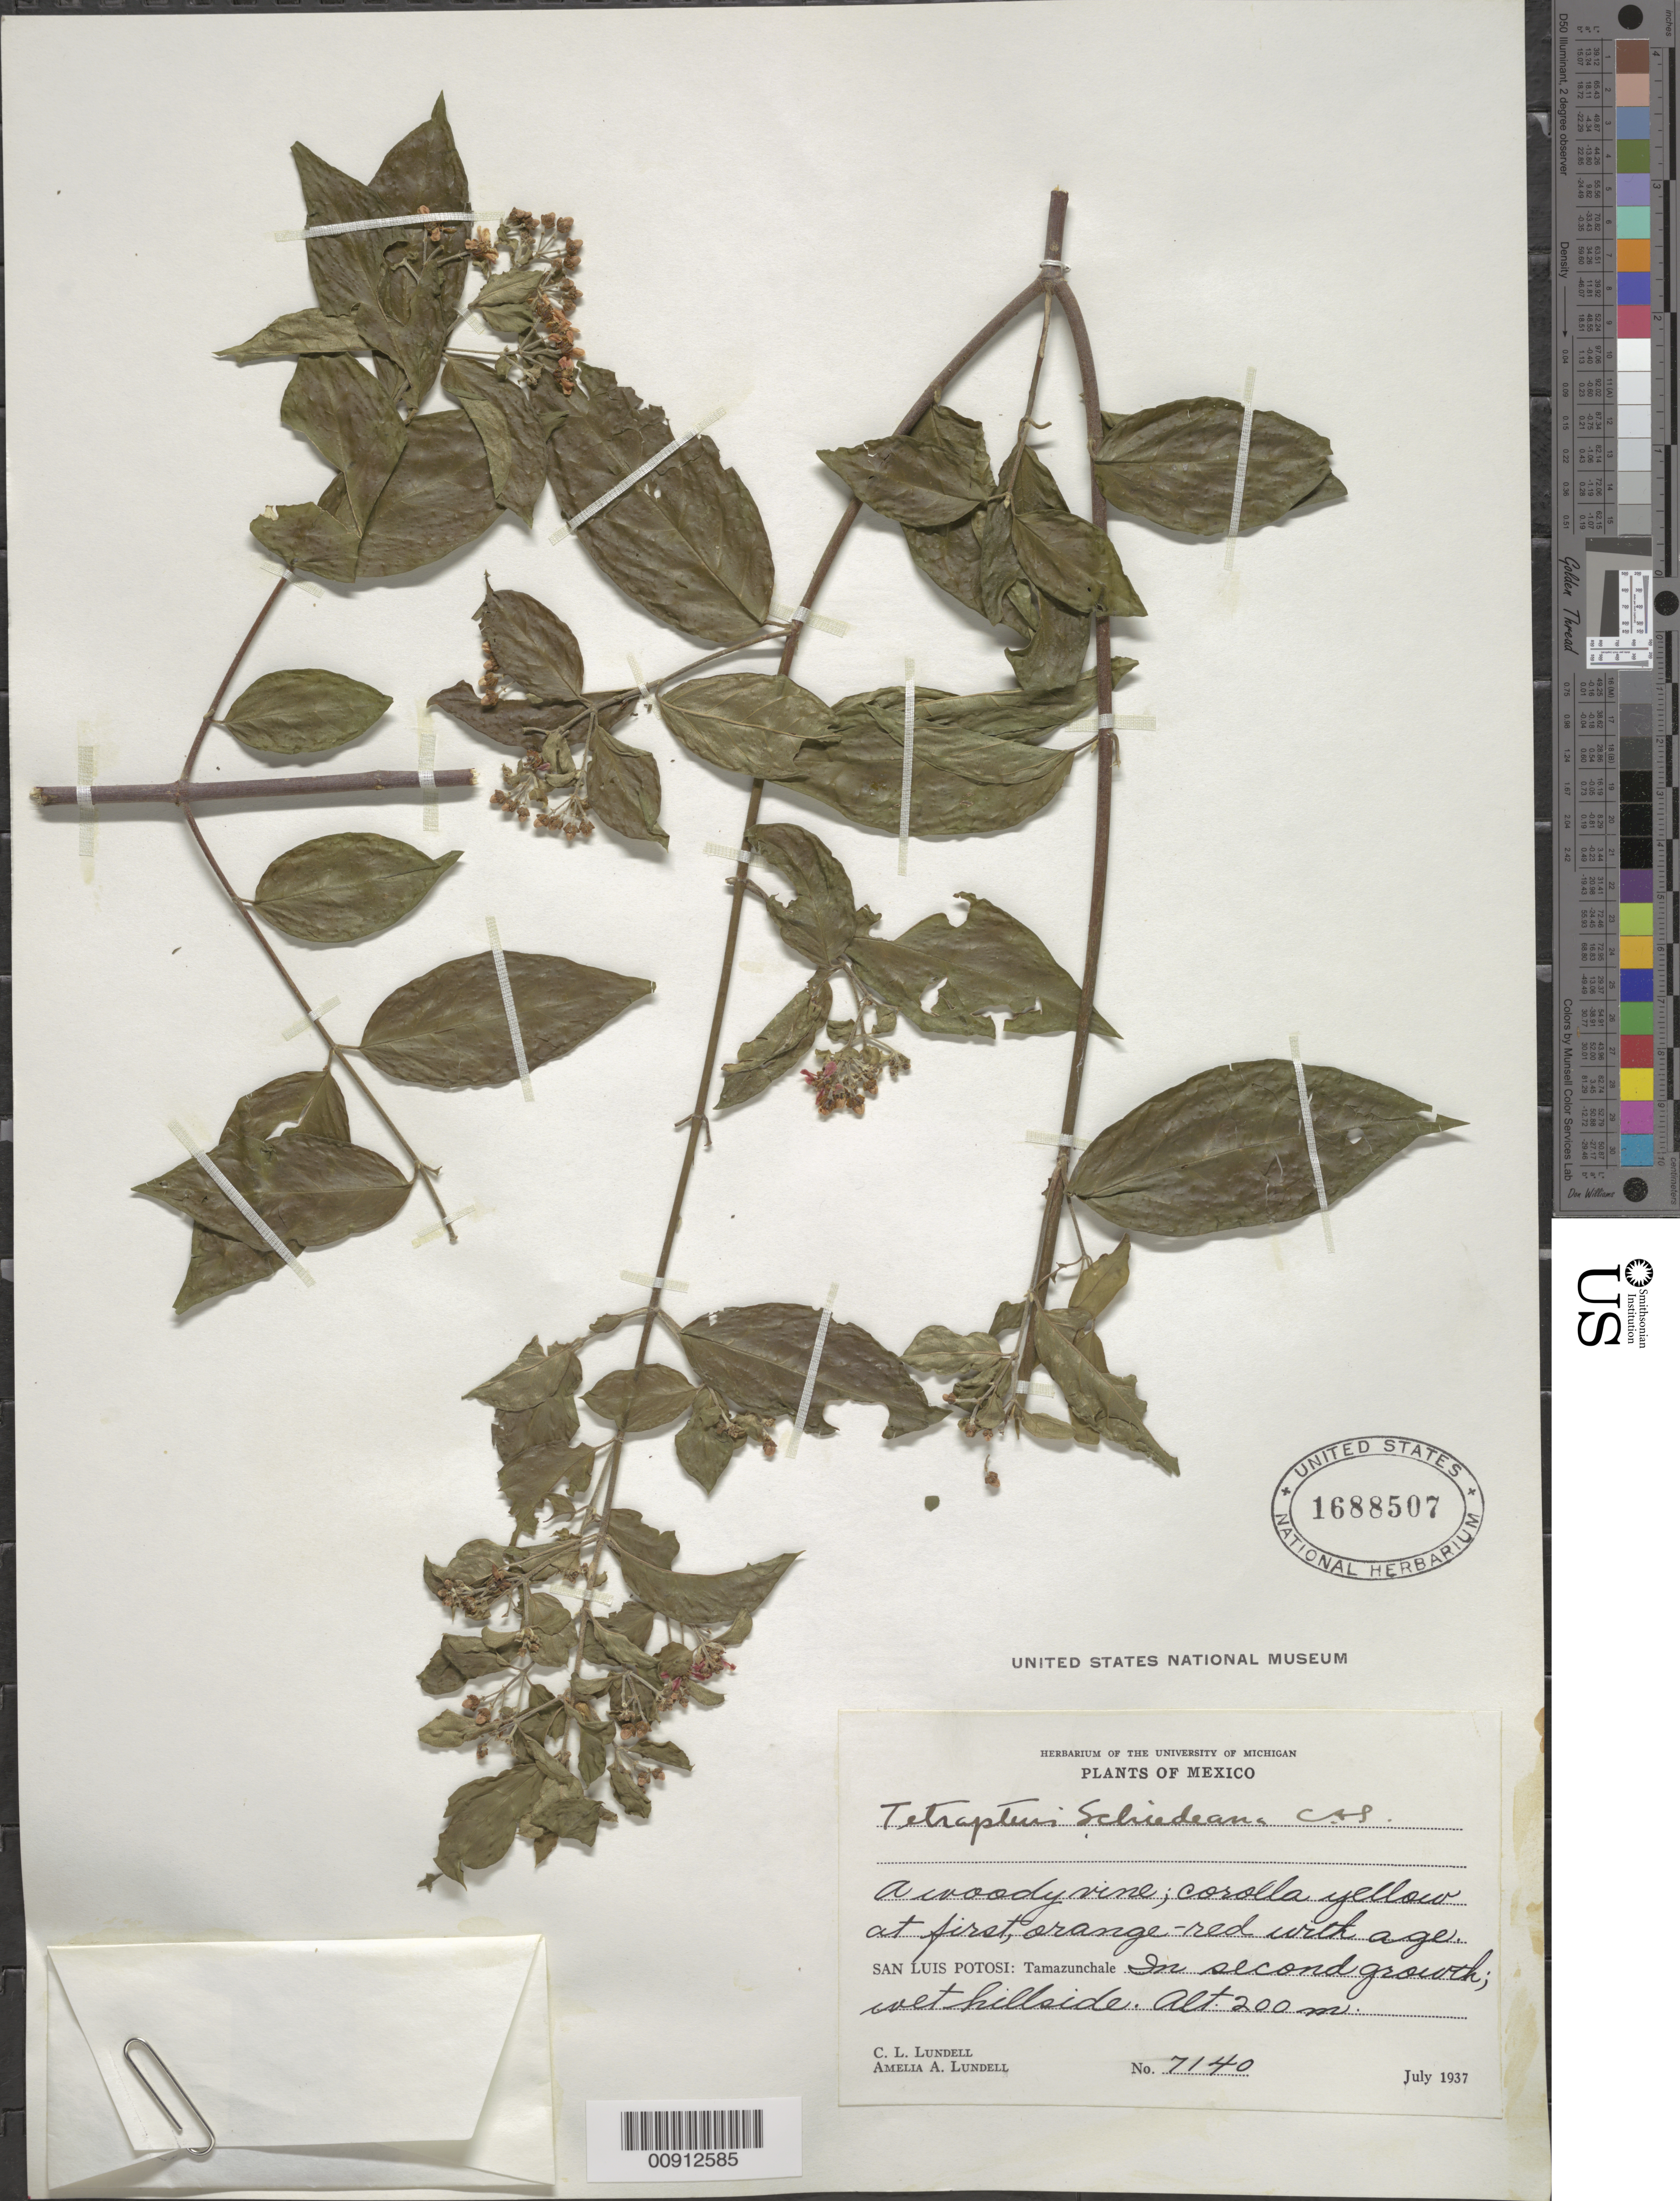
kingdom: Plantae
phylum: Tracheophyta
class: Magnoliopsida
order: Malpighiales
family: Malpighiaceae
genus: Tetrapterys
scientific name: Tetrapterys schiedeana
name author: Schltdl. & Cham.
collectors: C. L. Lundell & A. A. Lundell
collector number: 7140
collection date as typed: Jul 1937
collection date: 1937-07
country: Mexico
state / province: San Luis Potosí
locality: San Luis Potosí: Tamazunchale.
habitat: In second growth; wet hillside.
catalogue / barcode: US 1688507